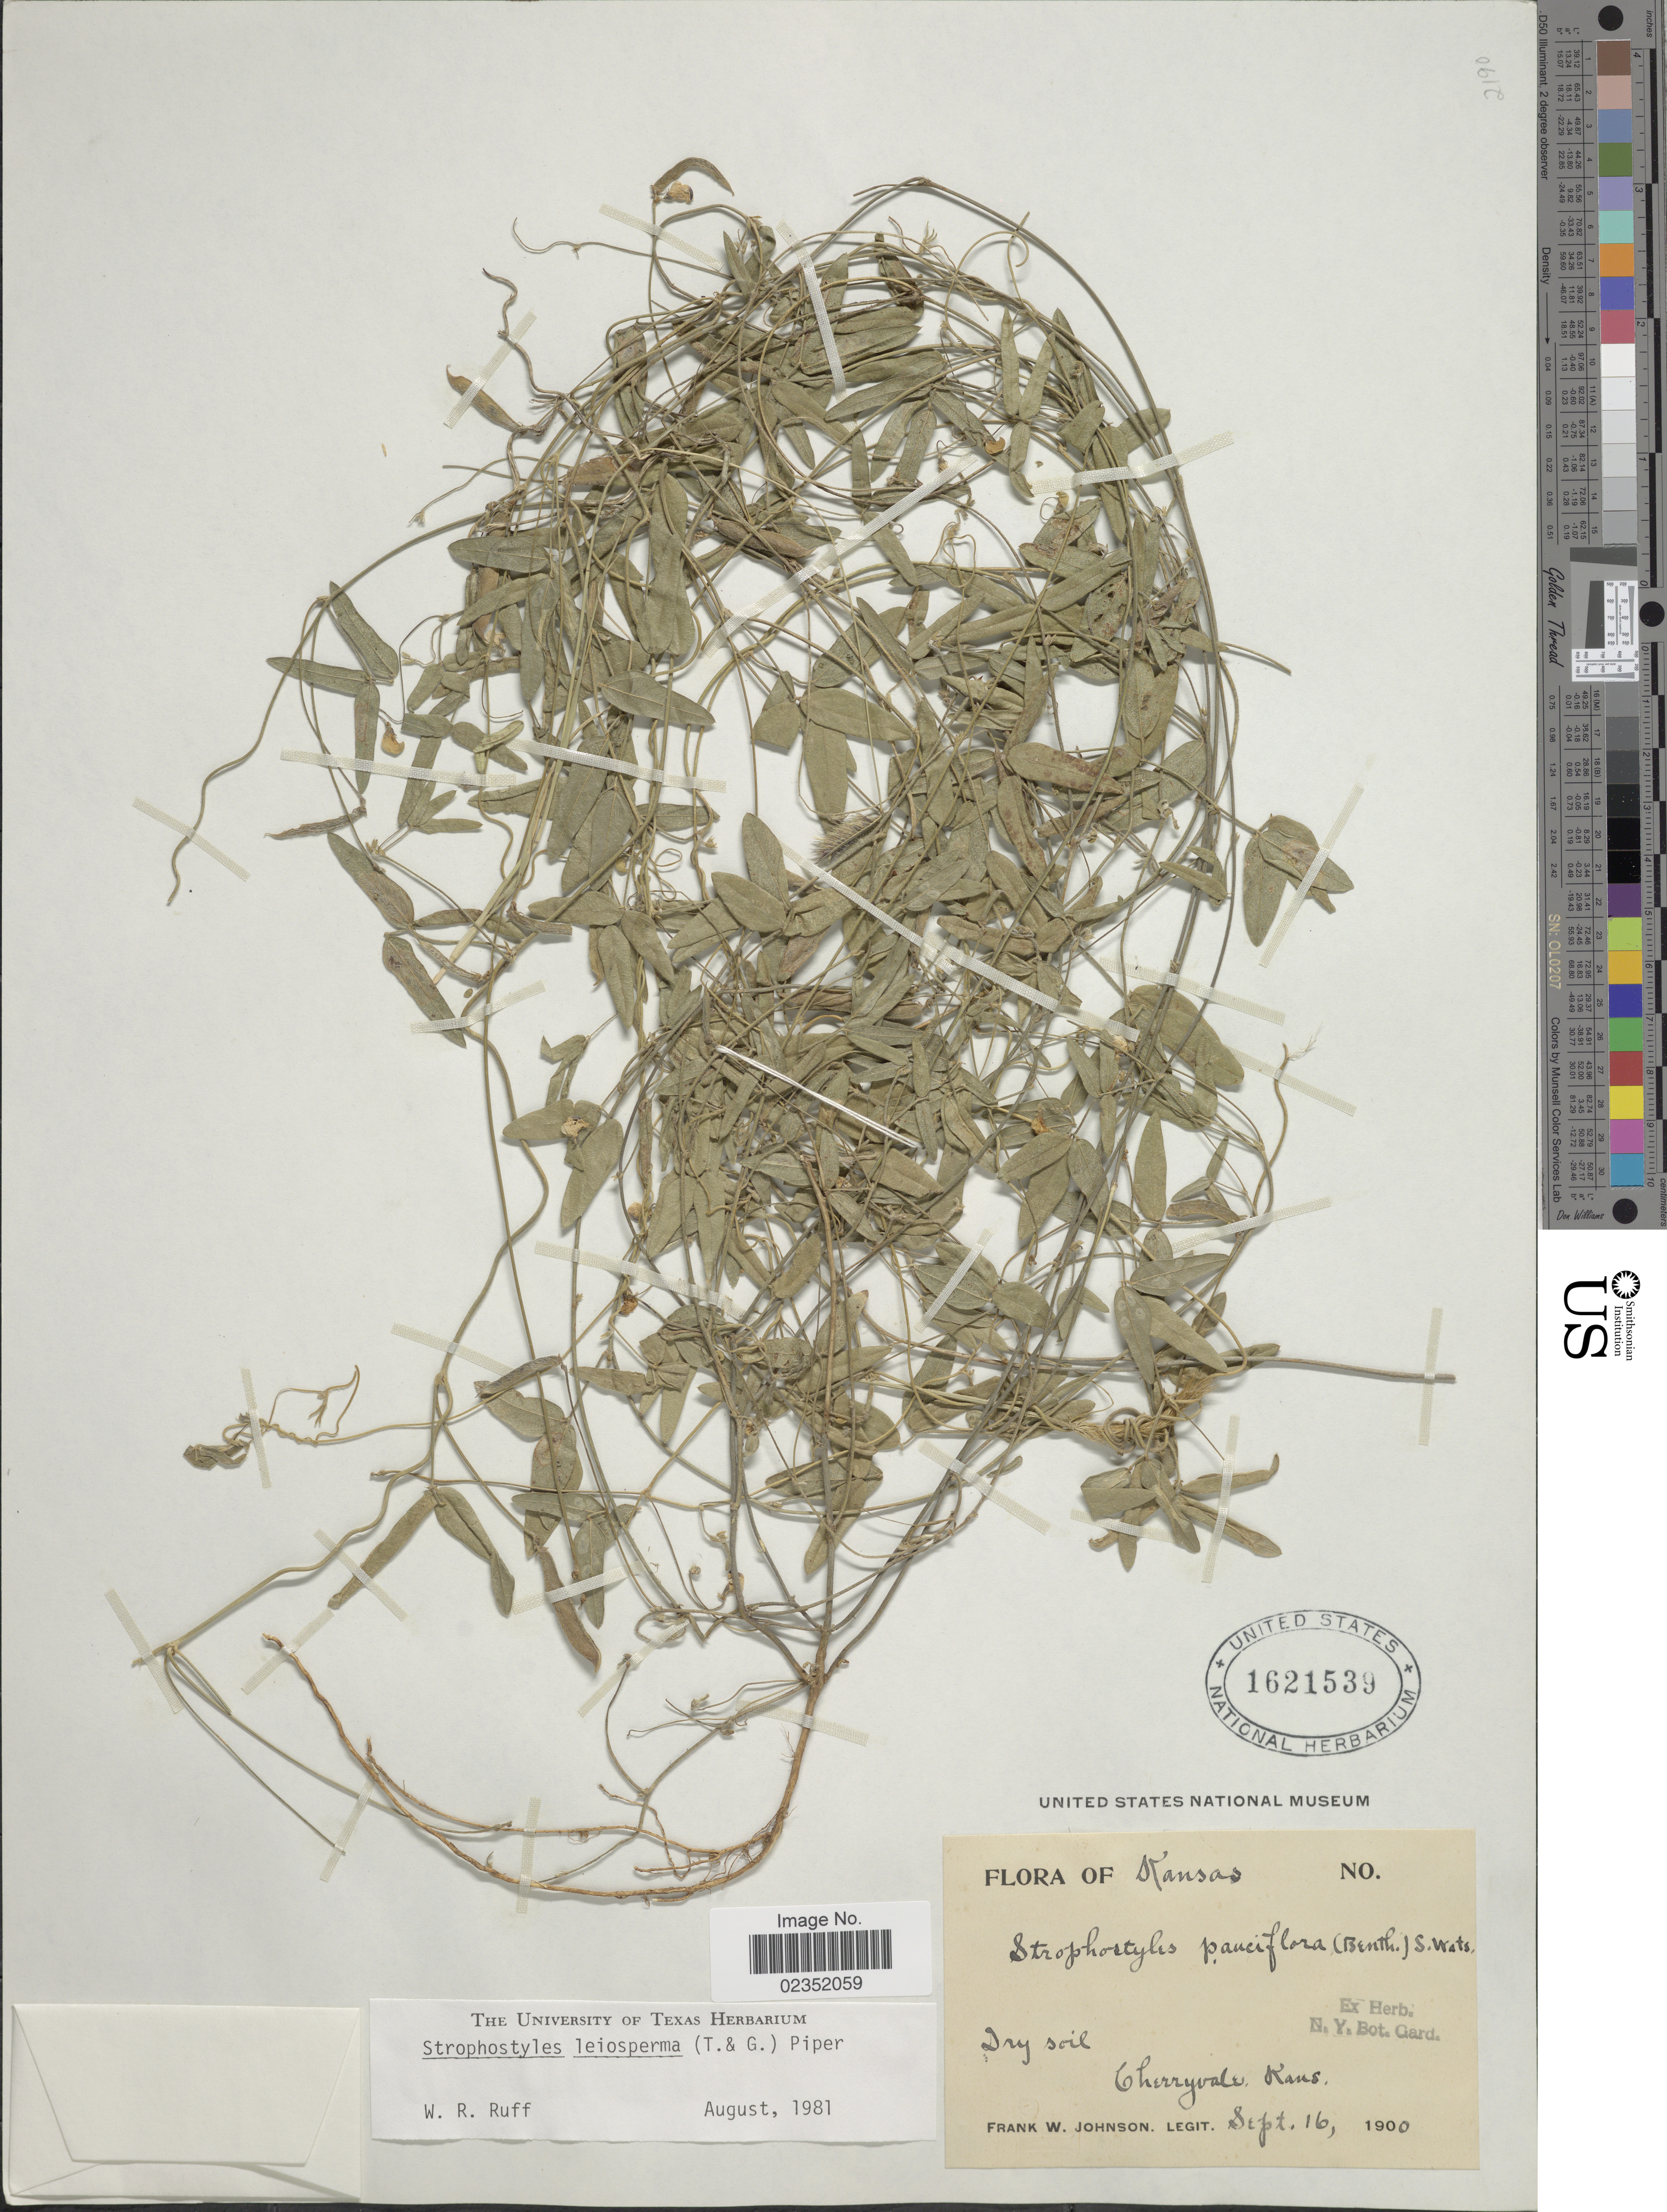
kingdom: Plantae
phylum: Tracheophyta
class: Magnoliopsida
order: Fabales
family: Fabaceae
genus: Strophostyles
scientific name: Strophostyles leiosperma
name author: (Torr. & A. Gray) Piper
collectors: F. W. Johnson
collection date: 1900-09-16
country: United States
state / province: Kansas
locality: Cherryvale.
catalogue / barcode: US 1621539